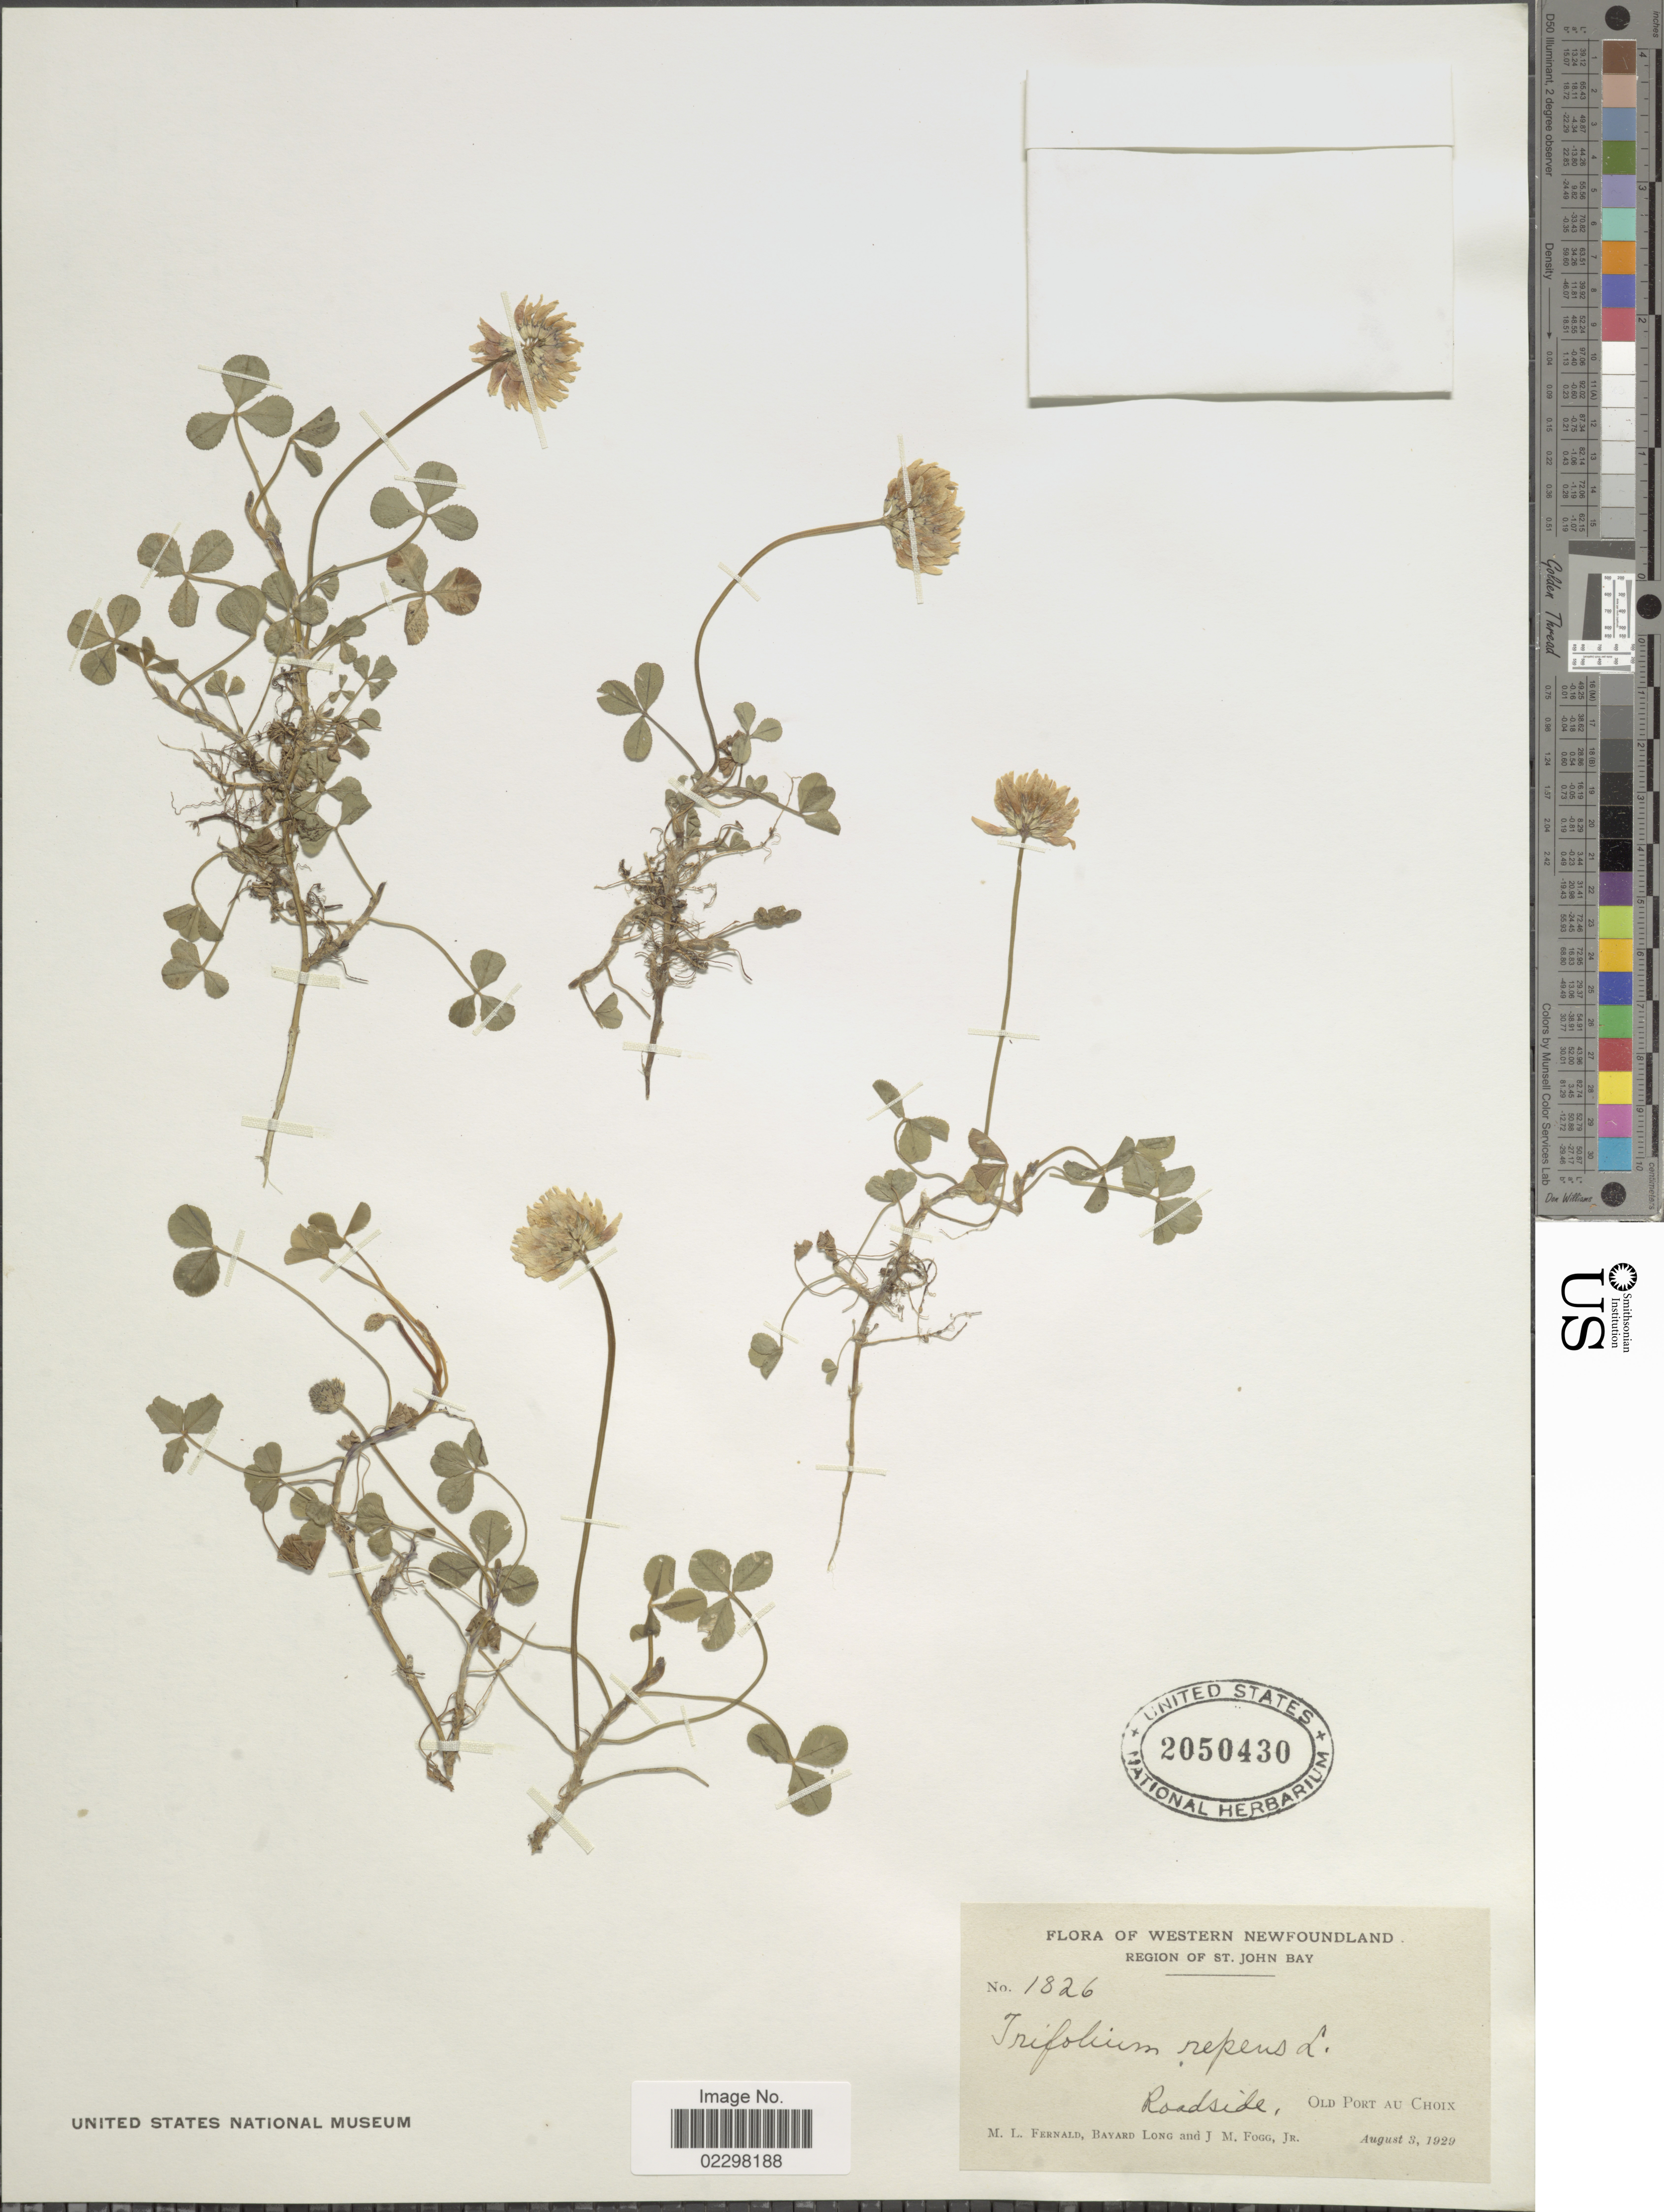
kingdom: Plantae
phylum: Tracheophyta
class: Magnoliopsida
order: Fabales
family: Fabaceae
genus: Trifolium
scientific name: Trifolium repens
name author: L.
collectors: M. L. Fernald, B. Long & J. Fogg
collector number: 1826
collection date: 1929-08-03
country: Canada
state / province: Newfoundland and Labrador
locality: Western Newfoundland, Roadside, Old Port Au Choix.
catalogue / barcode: US 2050430